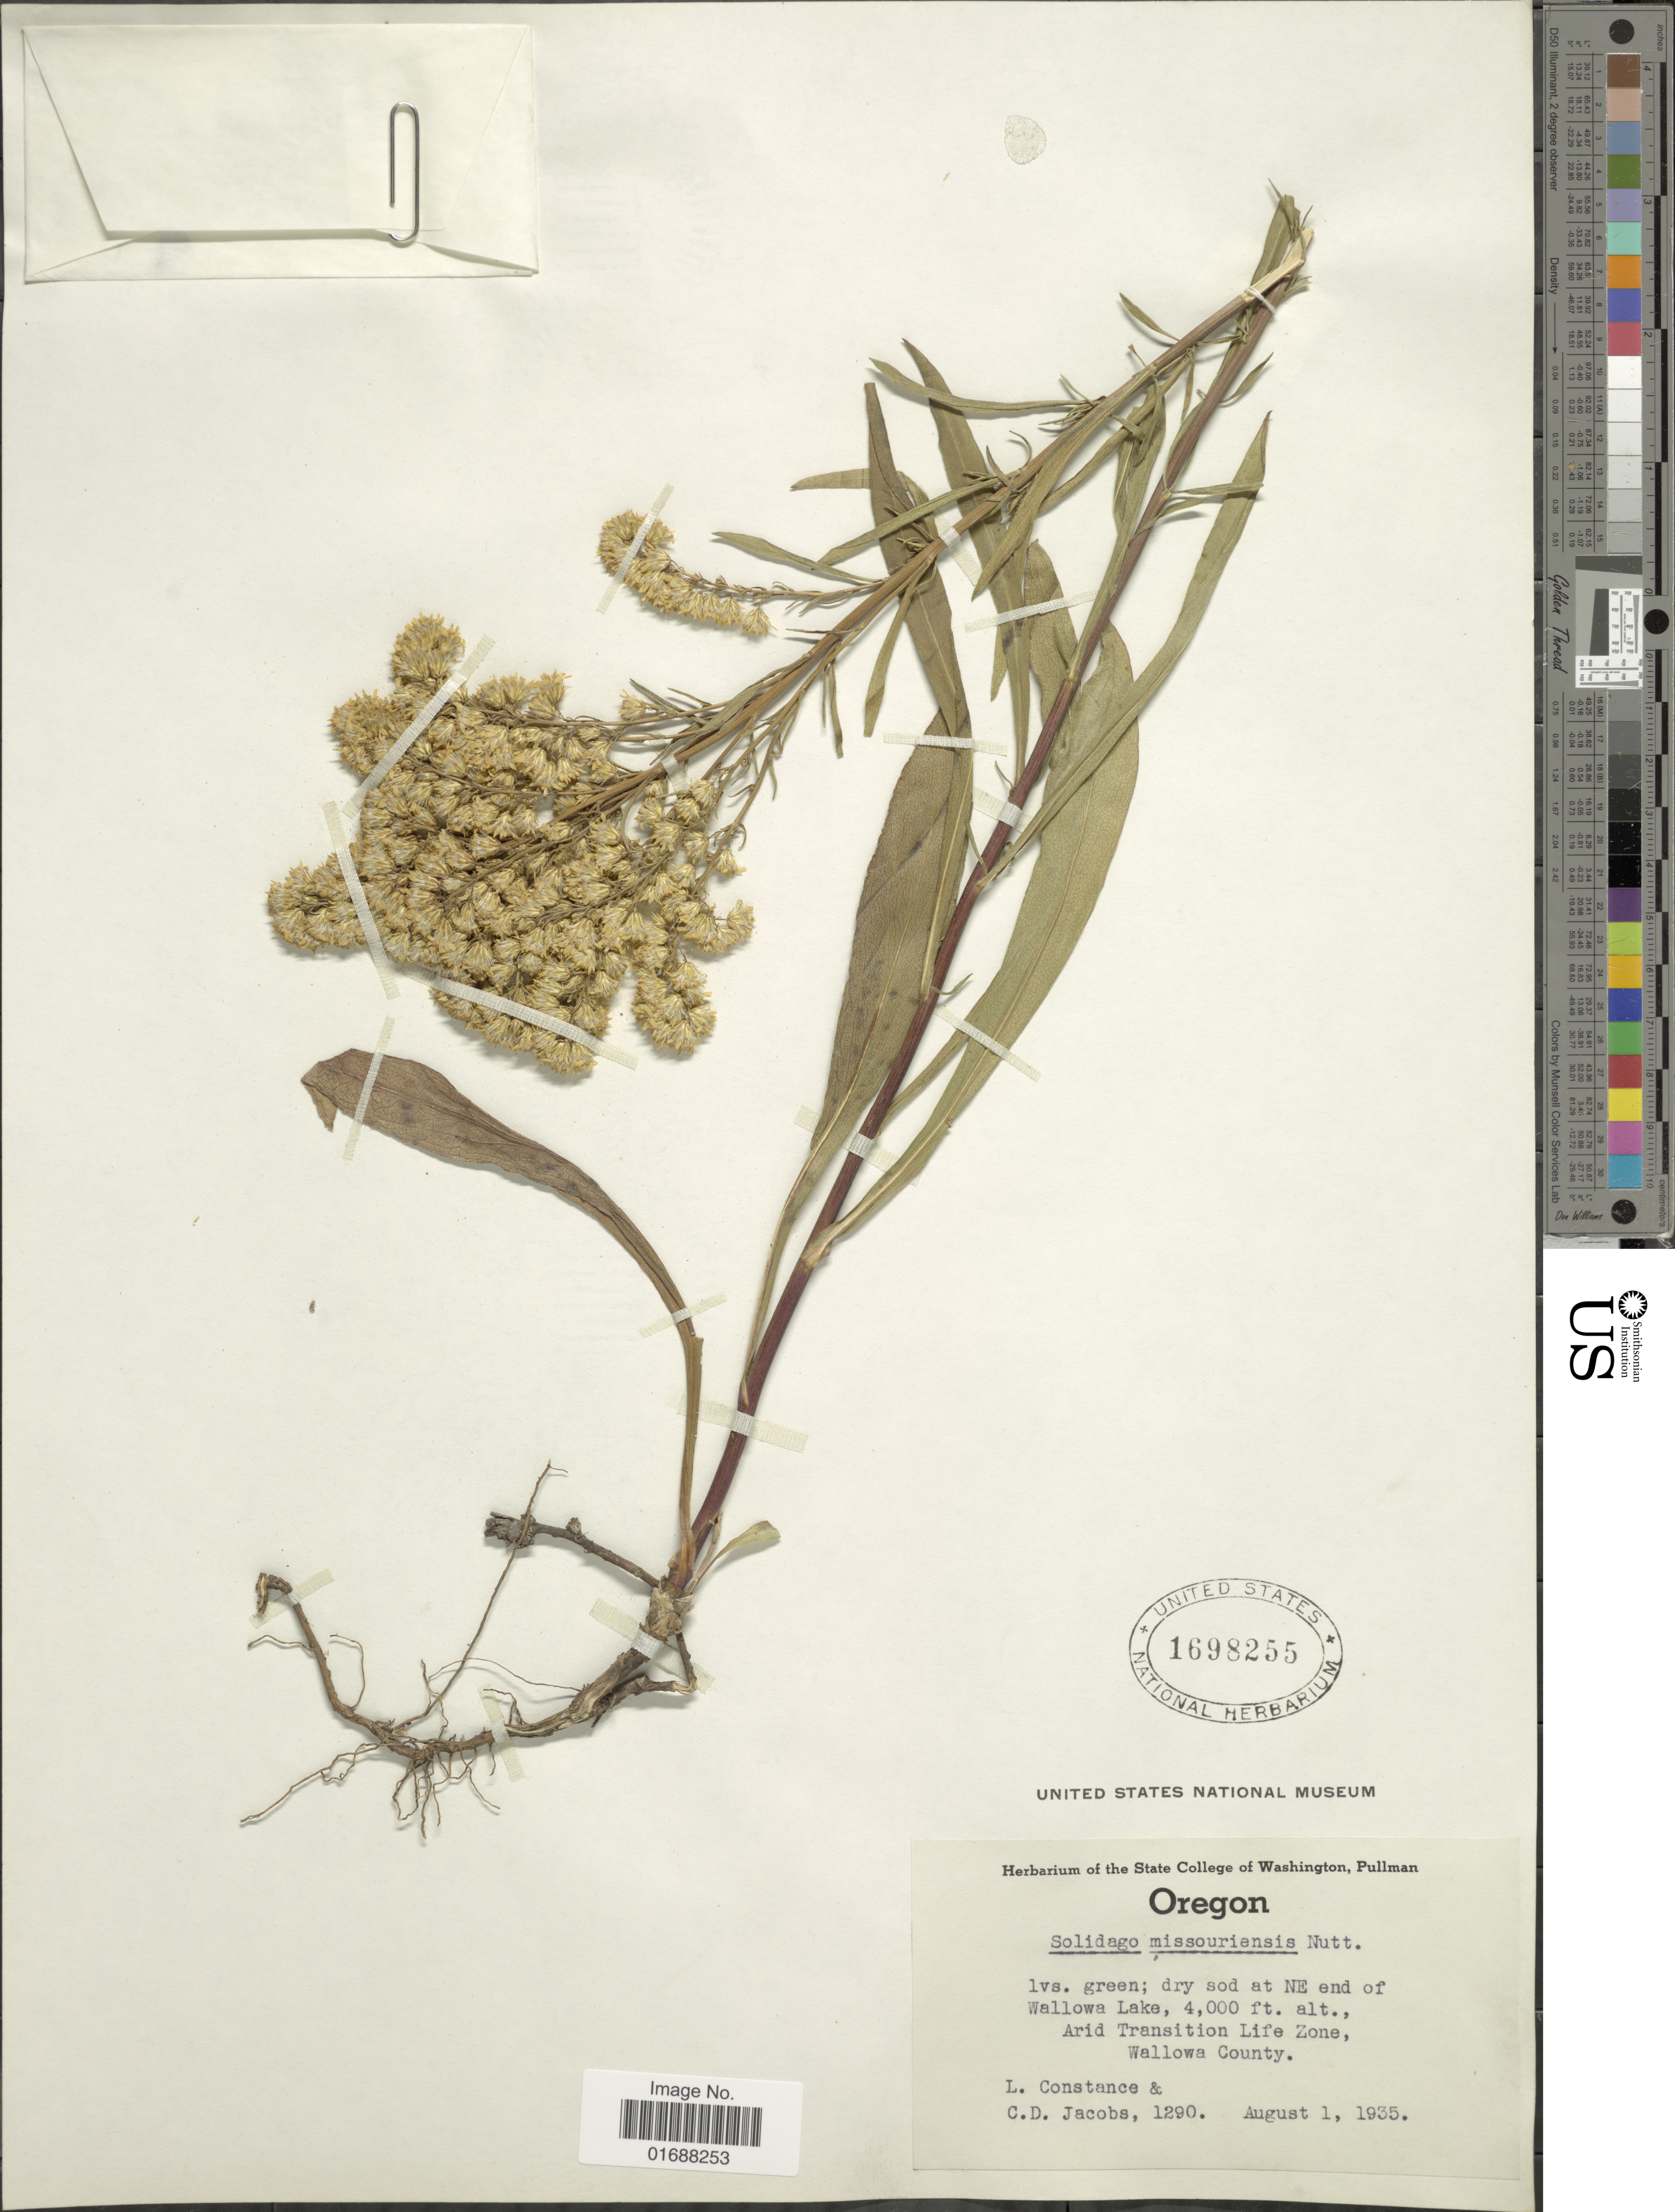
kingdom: Plantae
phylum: Tracheophyta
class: Magnoliopsida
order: Asterales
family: Asteraceae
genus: Solidago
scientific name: Solidago missouriensis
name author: Nutt.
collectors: L. Constance & C. D. Jacobs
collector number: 1290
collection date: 1935-08-01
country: United States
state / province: Oregon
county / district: Wallowa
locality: At NE end of Wallowa Lake, Arid Transition Life Zone, Wallowa County.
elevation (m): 1219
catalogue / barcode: US 1698255